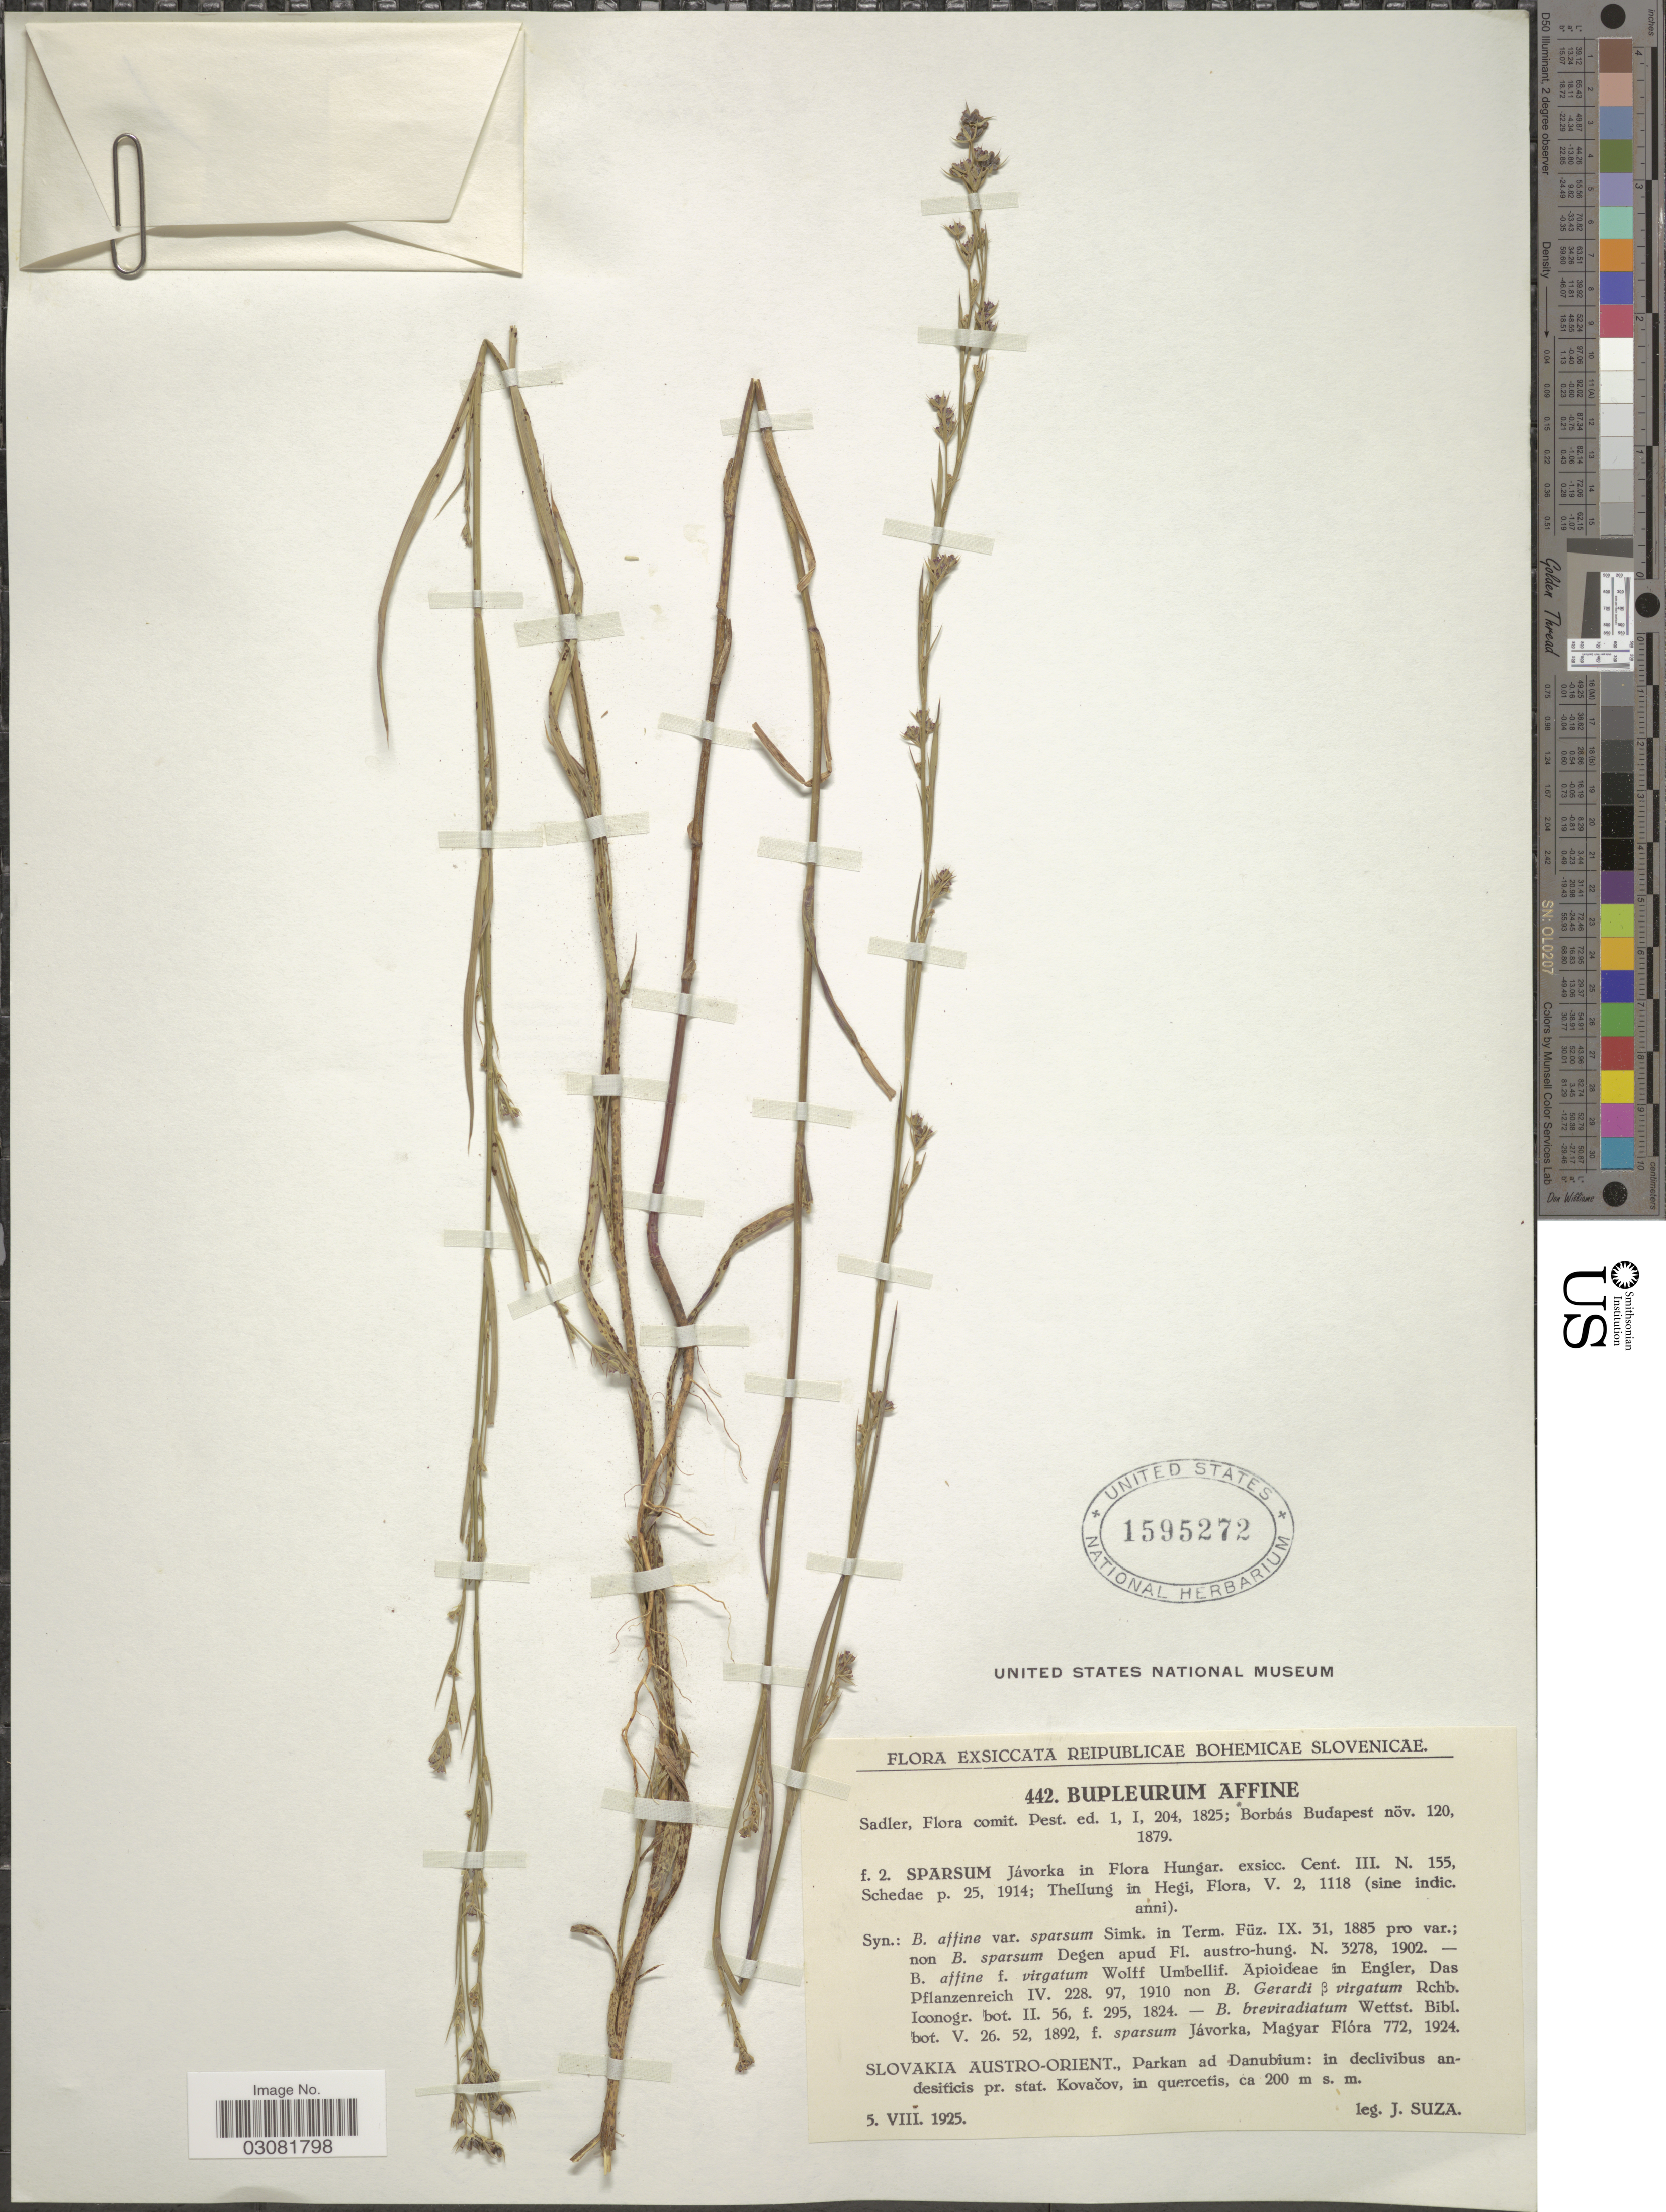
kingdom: Plantae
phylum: Tracheophyta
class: Magnoliopsida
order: Apiales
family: Apiaceae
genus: Bupleurum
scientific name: Bupleurum affine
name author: Sadler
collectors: J. Suza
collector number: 442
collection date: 1925-08-05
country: Slovakia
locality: Reipublicae Bohemicae Slovenicae, Slovakia Austro-Orient., Parken ad Danubium: in declivibus andesiticis pr. stat. Kovacov, in quercetis.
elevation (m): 200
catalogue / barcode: US 1595272